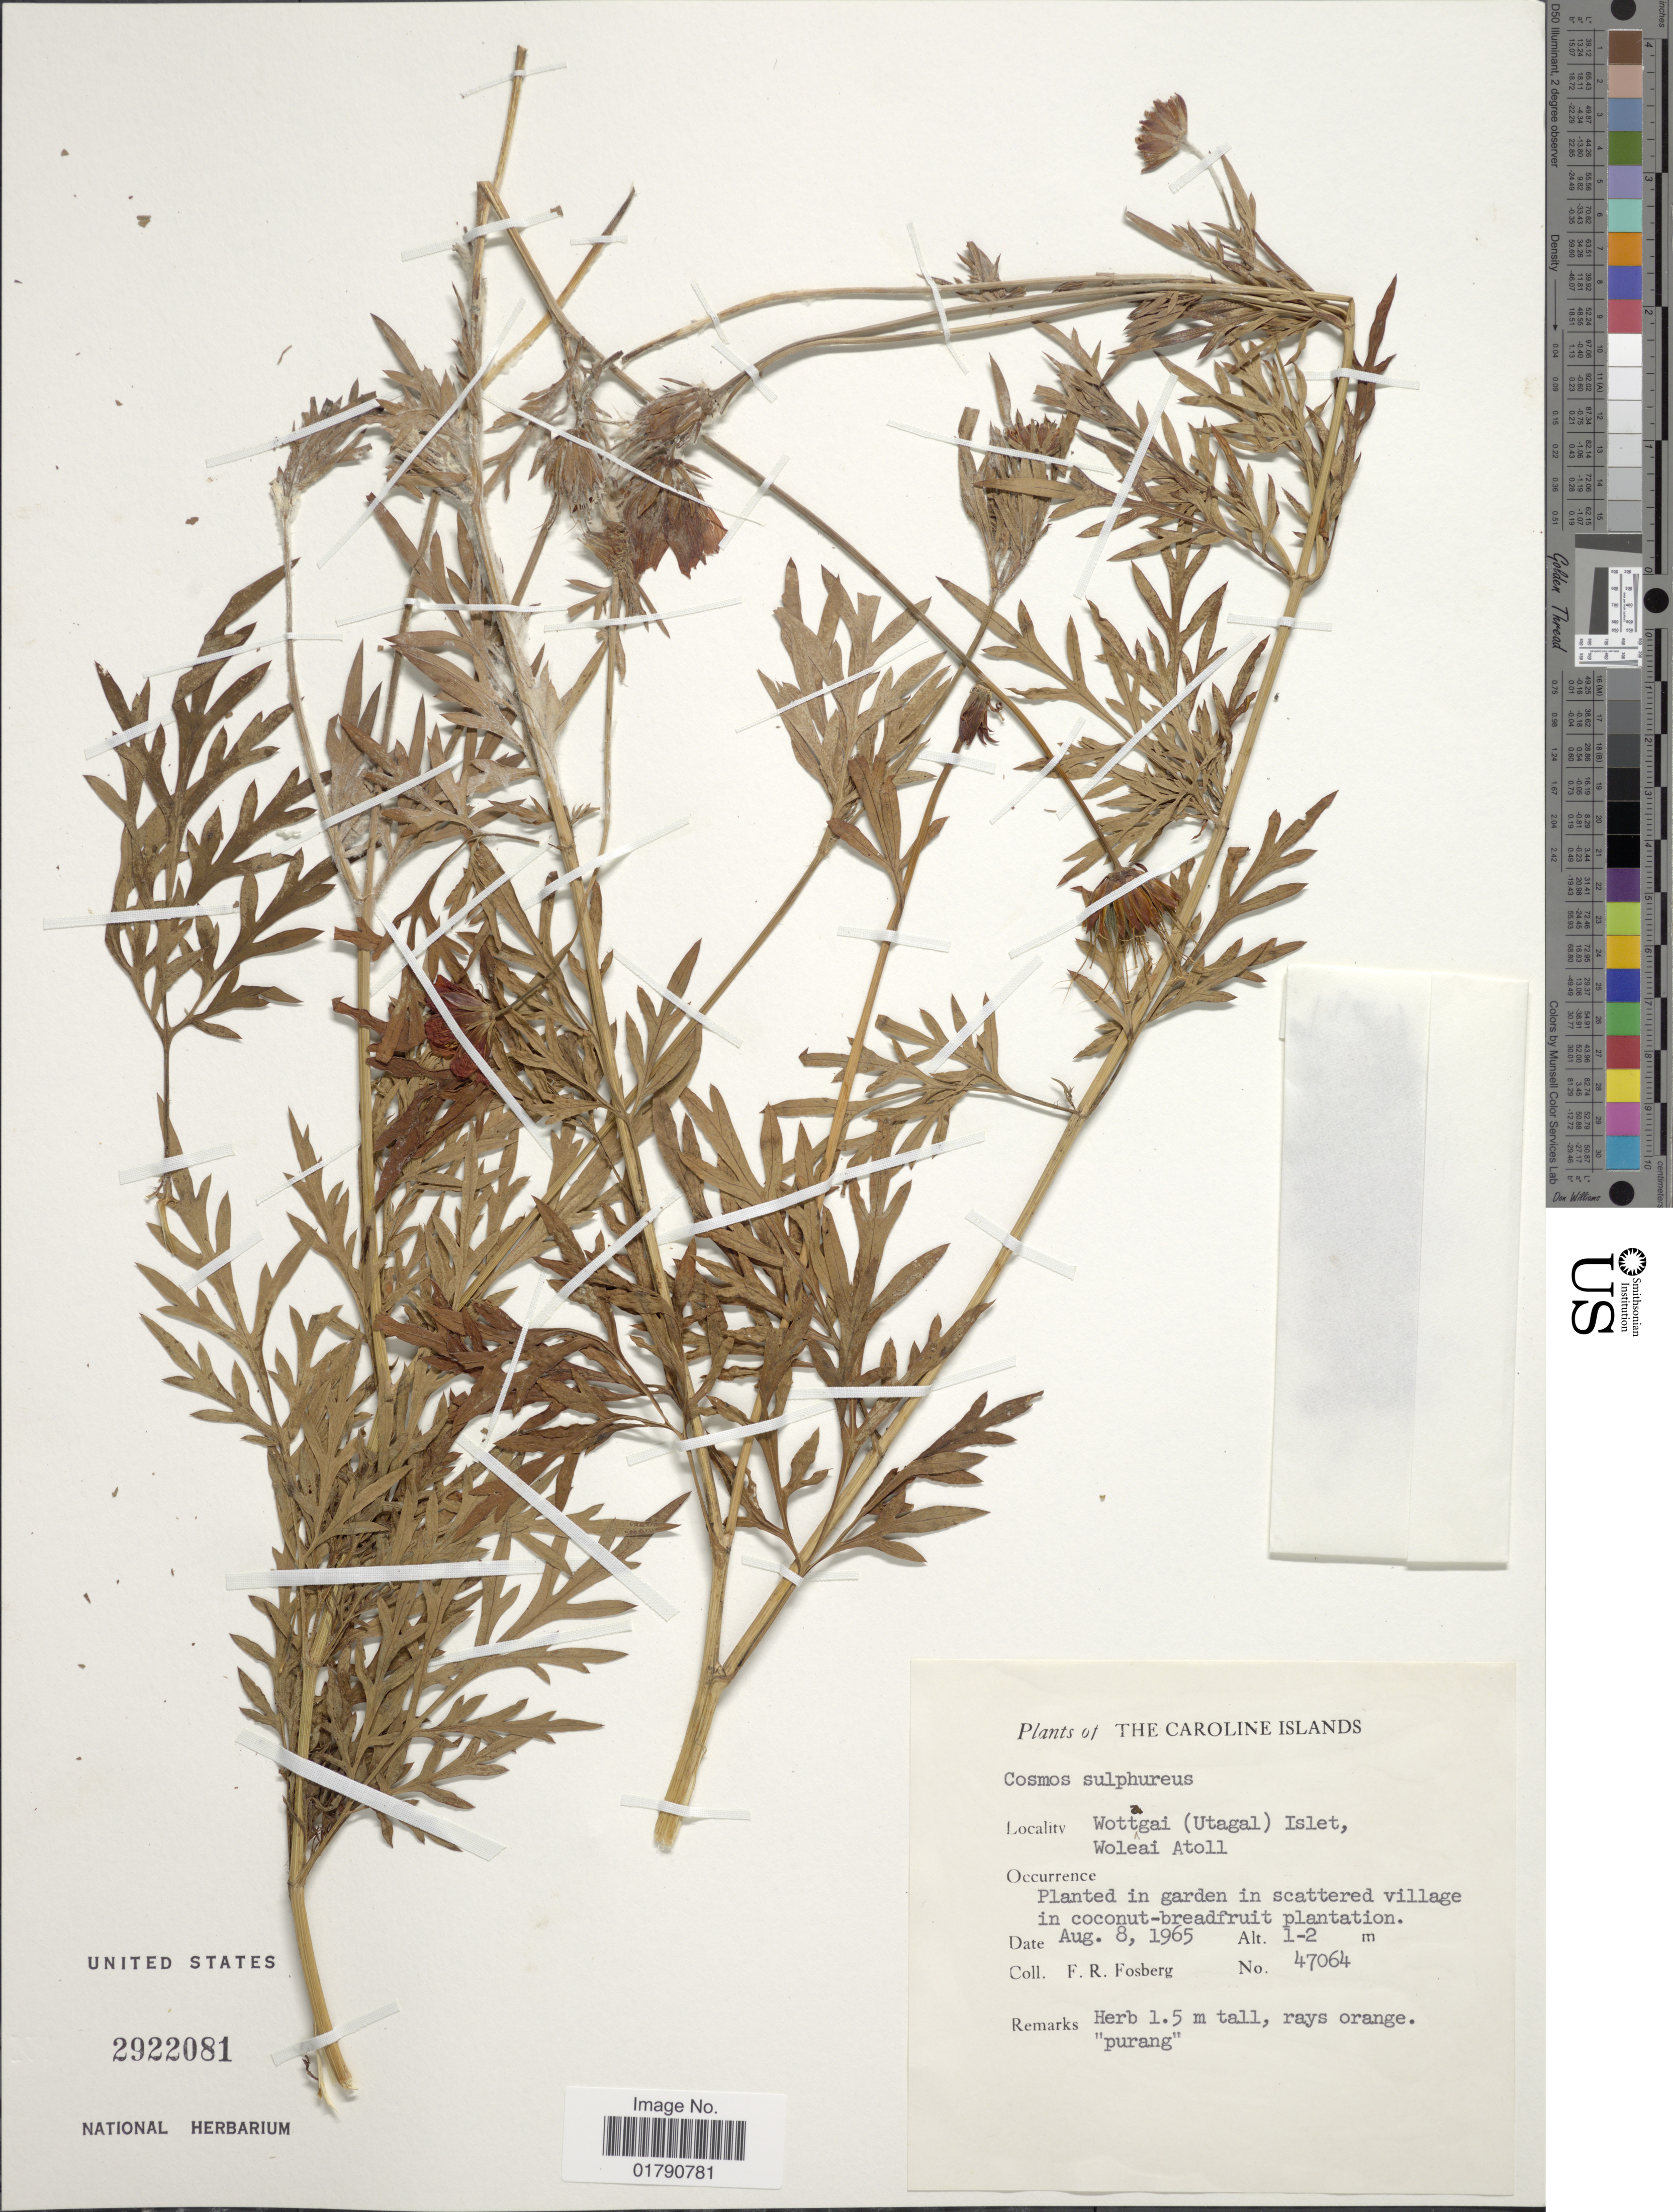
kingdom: Plantae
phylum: Tracheophyta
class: Magnoliopsida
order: Asterales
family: Asteraceae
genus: Cosmos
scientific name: Cosmos sulphureus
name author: Cav.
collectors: F. R. Fosberg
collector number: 47064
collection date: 1965-08-08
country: Micronesia, Federated States of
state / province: Yap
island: Woleai Atoll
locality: Wottagai (Utagal) Islet, Woleai Atoll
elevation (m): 1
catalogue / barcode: US 2922081